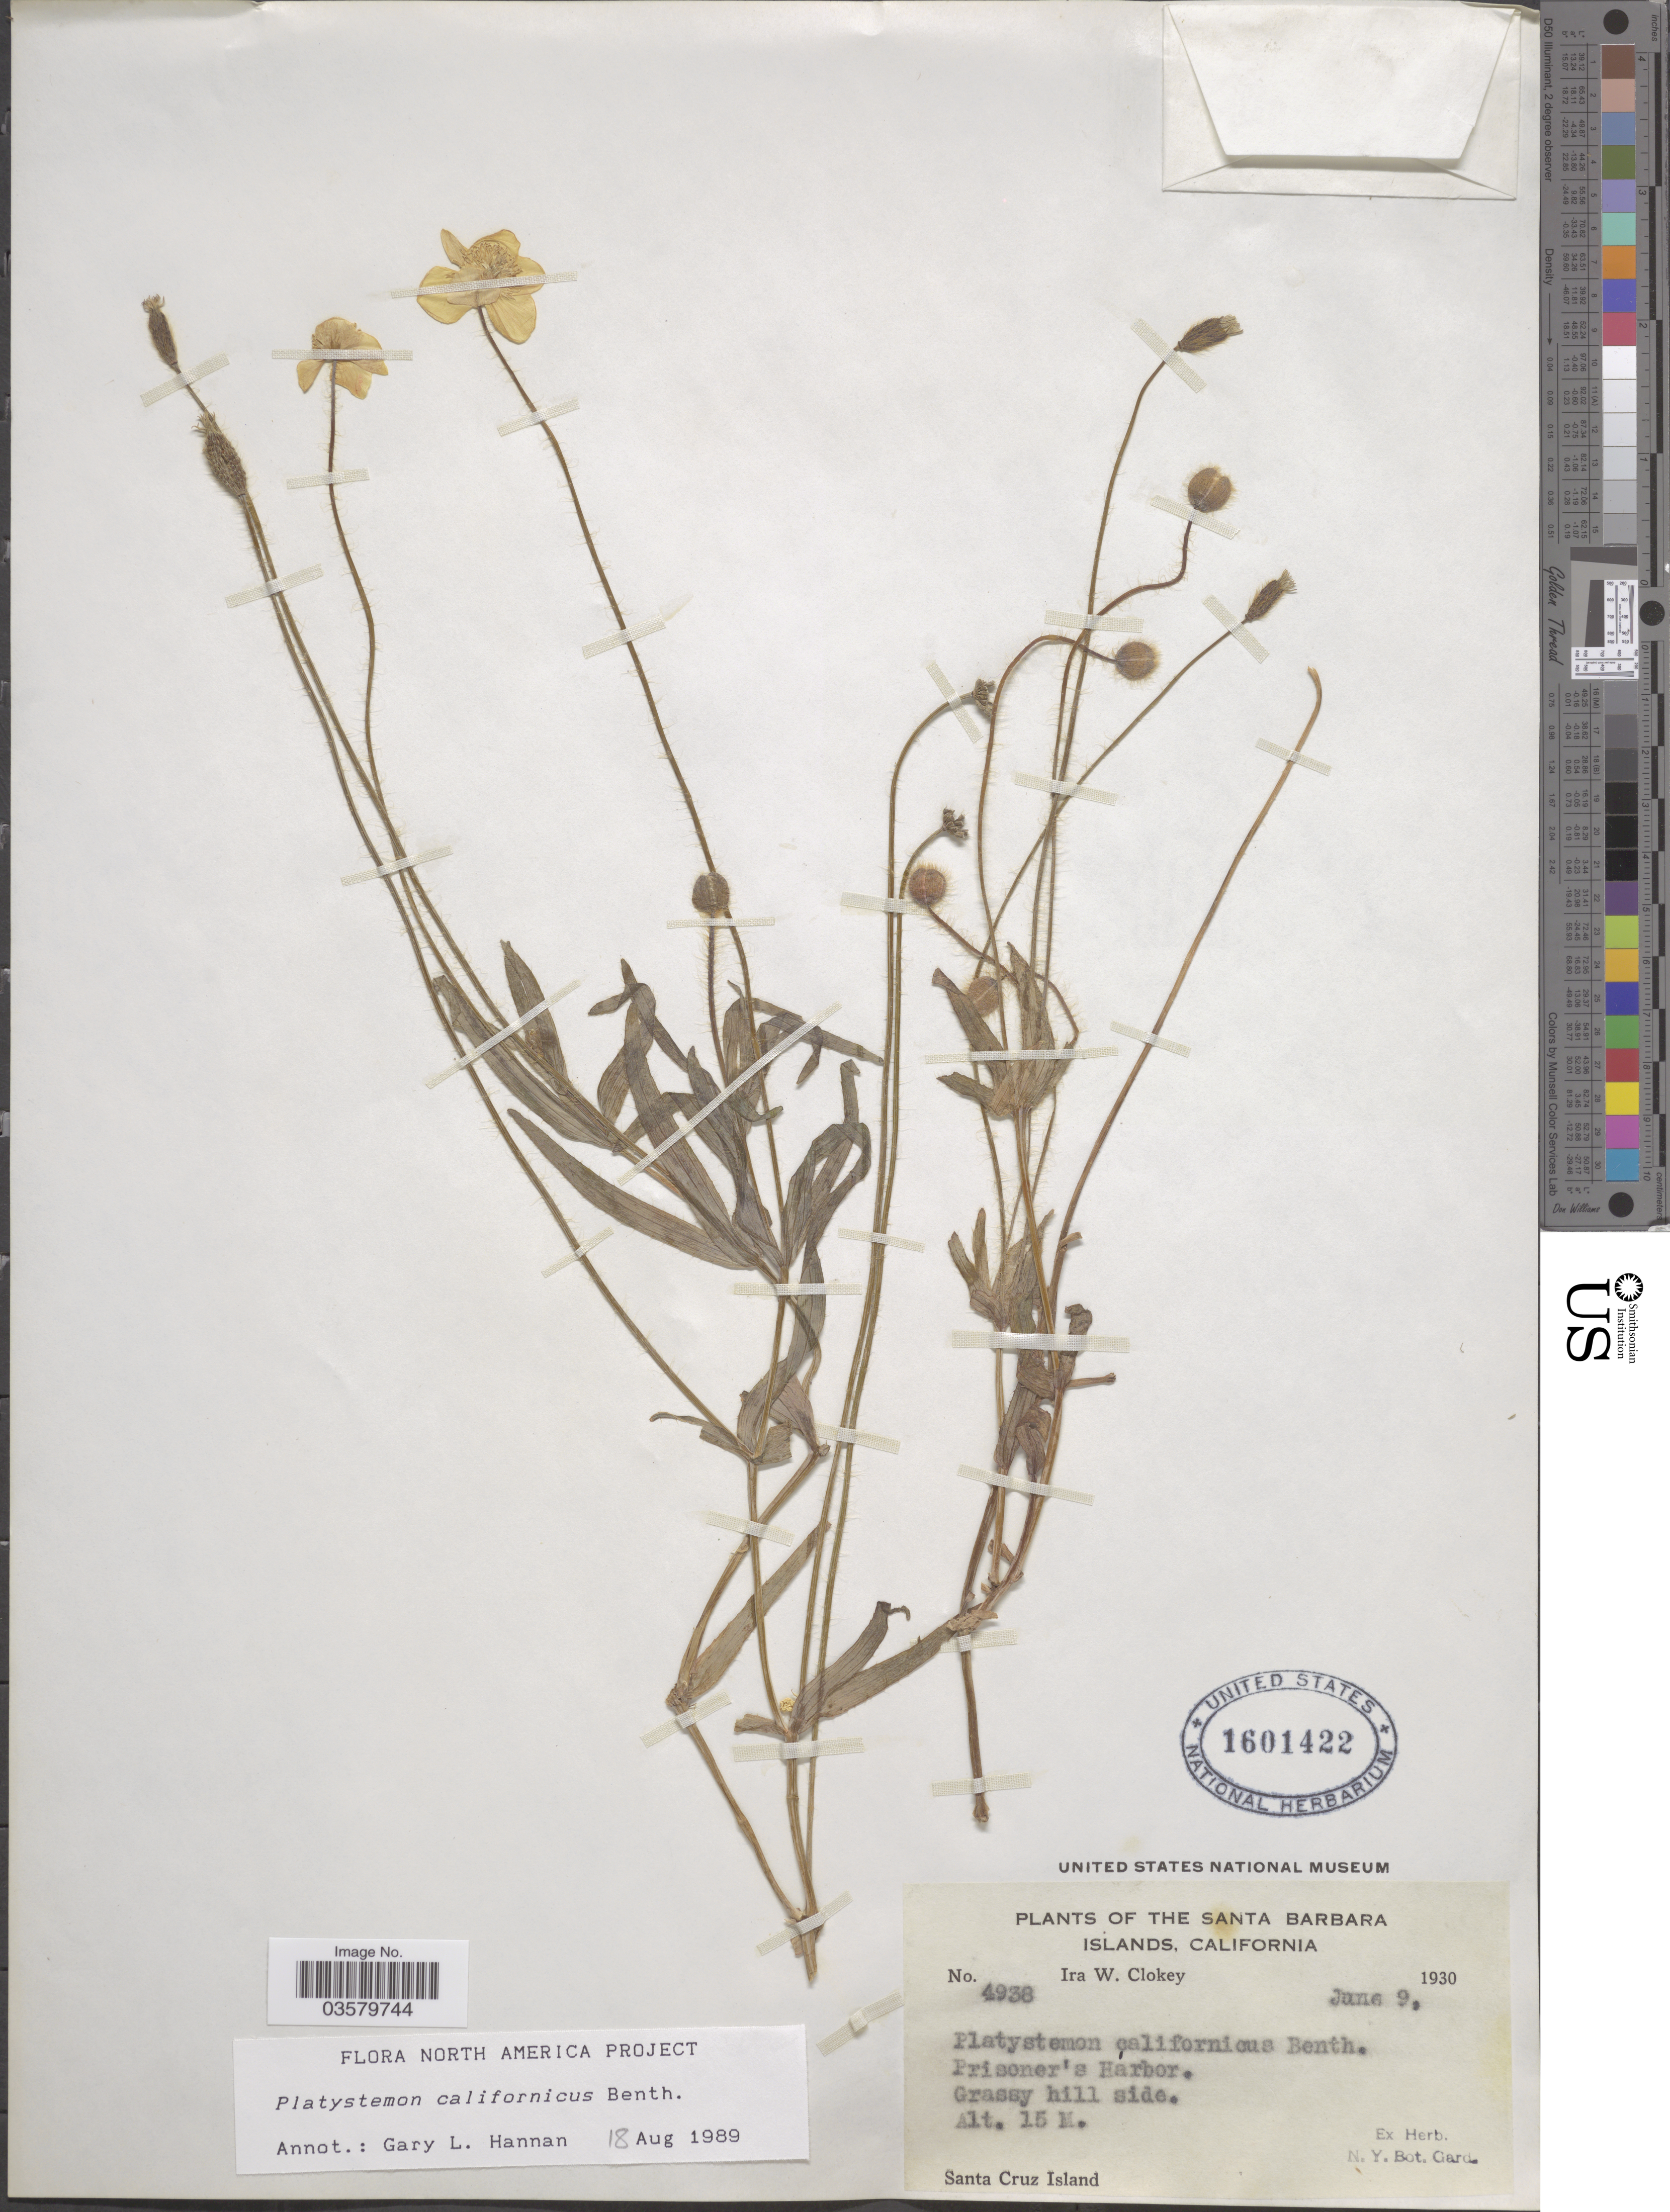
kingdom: Plantae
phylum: Tracheophyta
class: Magnoliopsida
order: Ranunculales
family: Papaveraceae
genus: Platystemon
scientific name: Platystemon californicus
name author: Benth.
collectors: I. W. Clokey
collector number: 4938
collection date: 1930-06-09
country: United States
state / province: California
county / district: Santa Barbara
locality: The Santa Barbara Islands. Prisoner's Harbor. Santa Cruz Island.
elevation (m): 15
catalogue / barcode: US 1601422